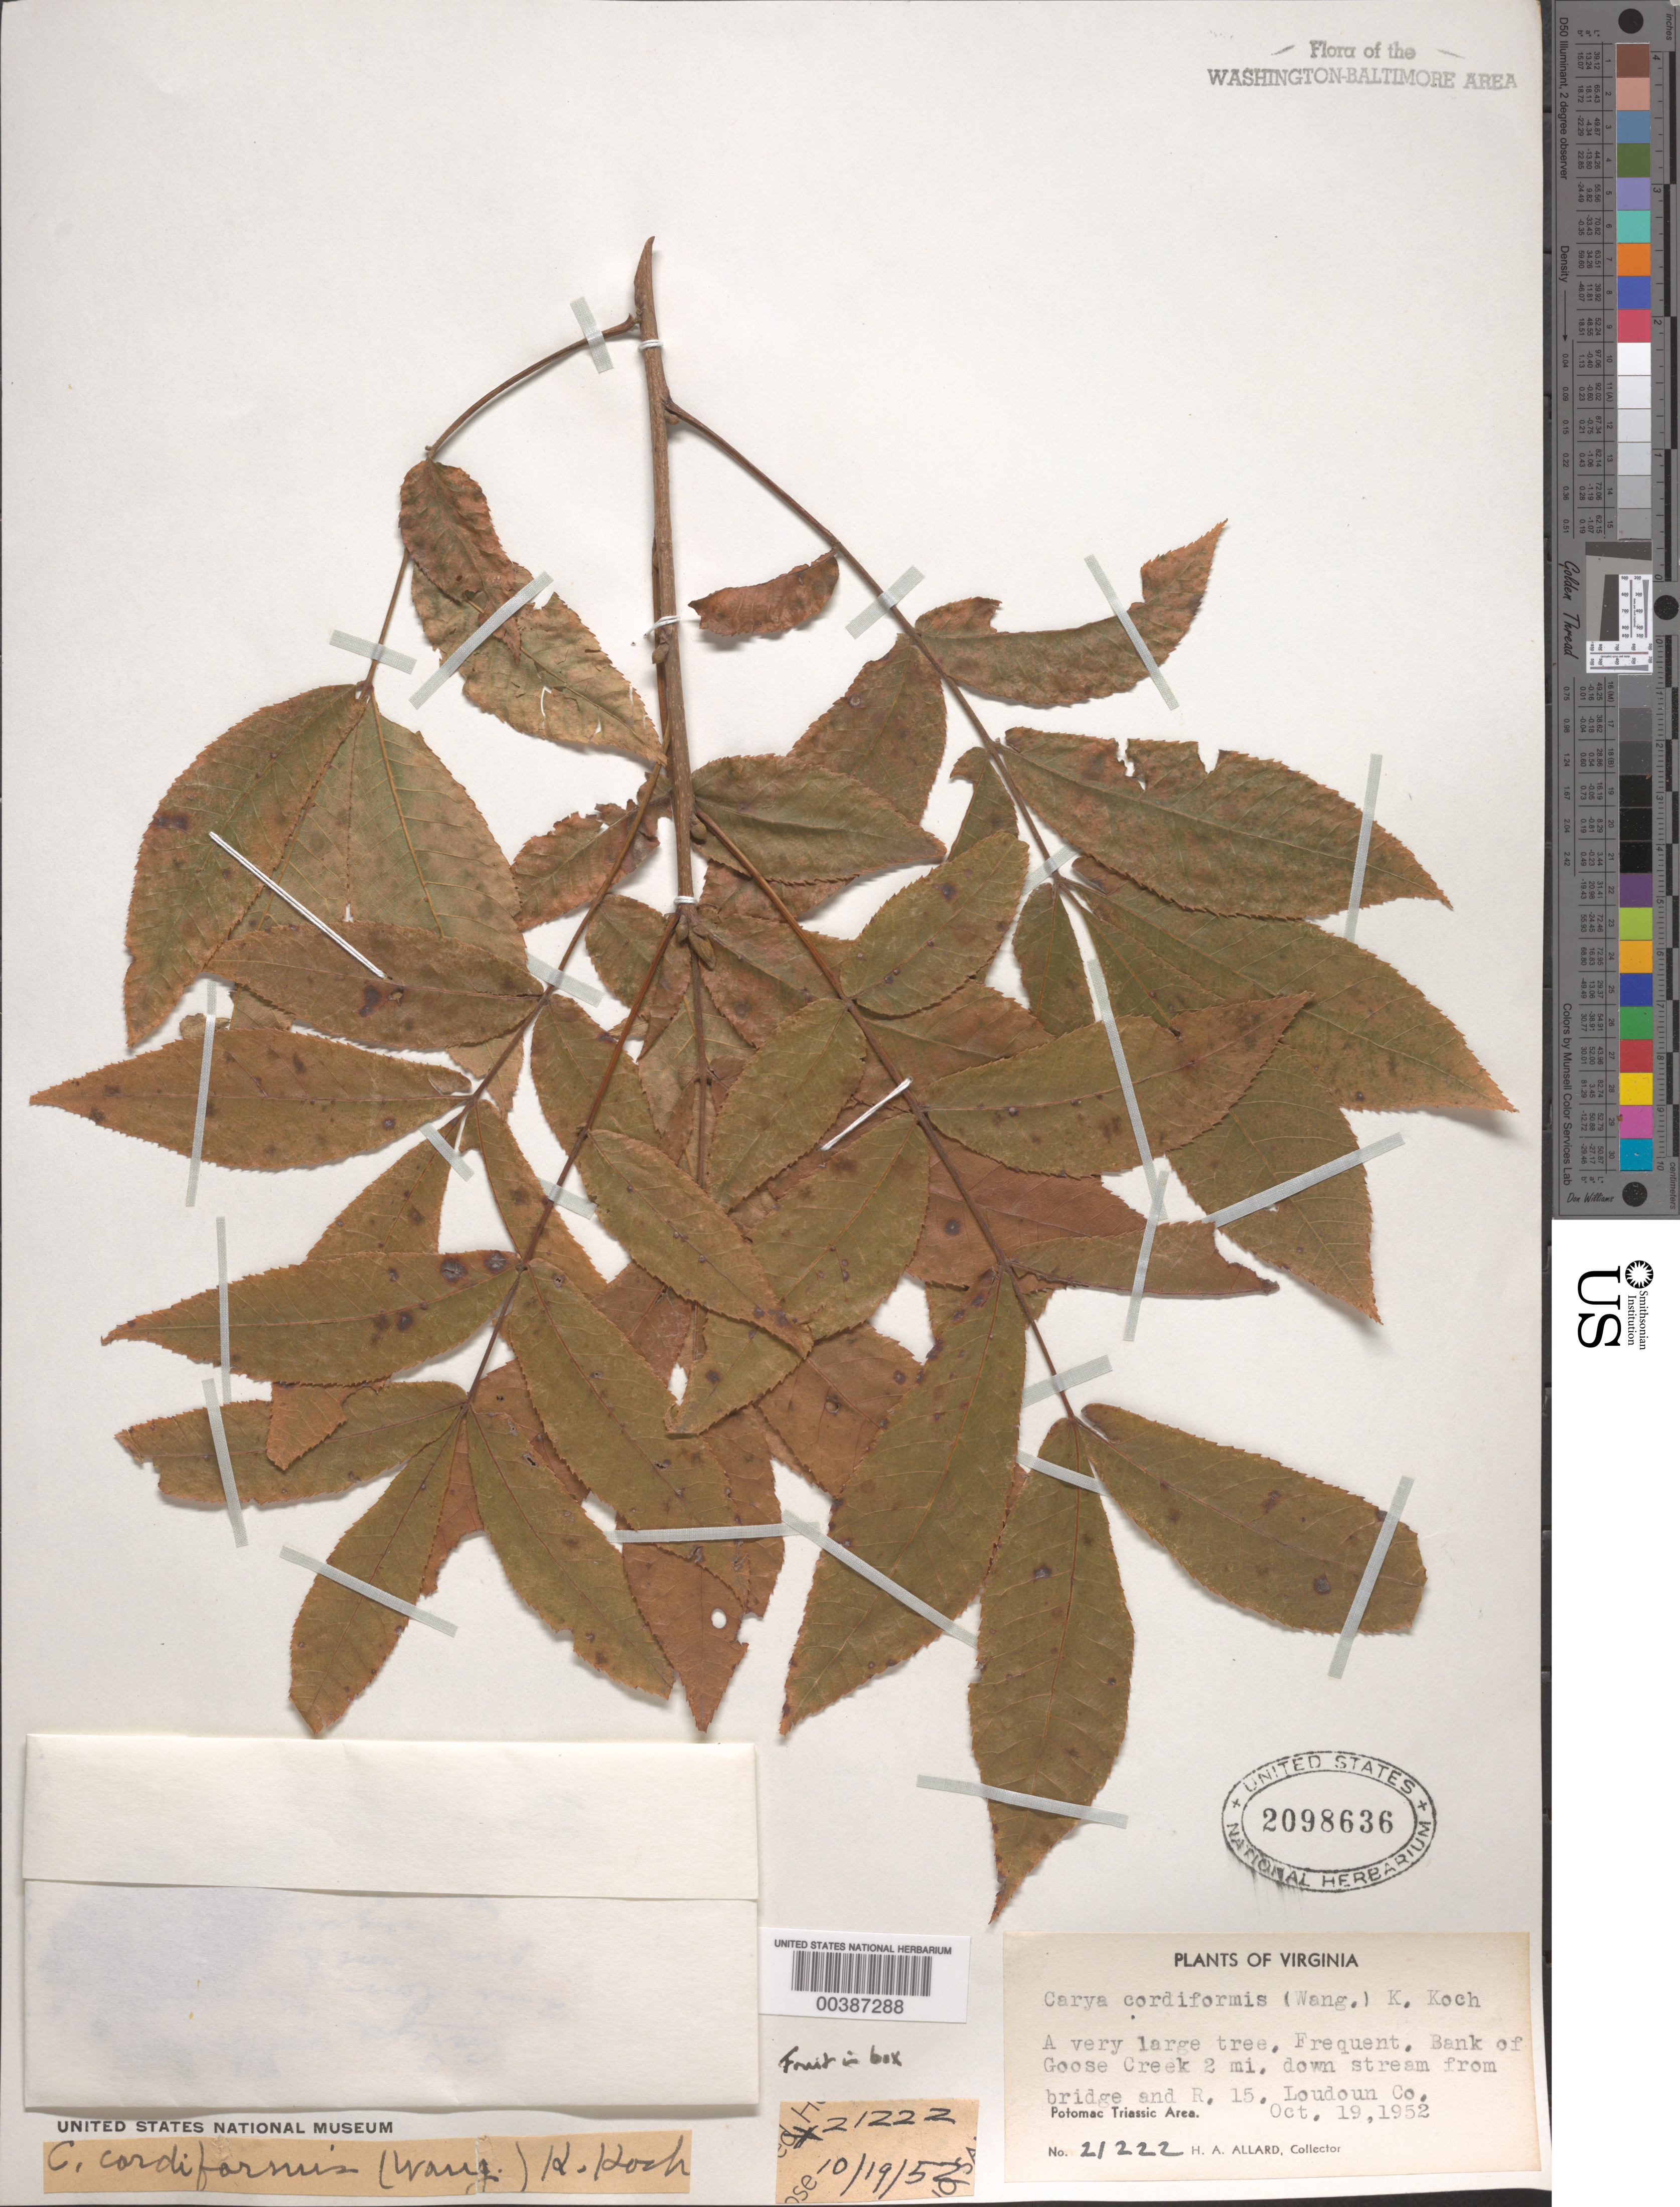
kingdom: Plantae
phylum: Tracheophyta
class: Magnoliopsida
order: Fagales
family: Juglandaceae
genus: Carya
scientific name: Carya cordiformis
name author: (Wangenh.) K. Koch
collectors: H. A. Allard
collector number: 21222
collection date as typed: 19 Oct 1952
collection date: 1952-10-19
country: United States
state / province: Virginia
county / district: Loudoun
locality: Downstream from Route 15 on Goose Creek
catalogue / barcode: US 2098636